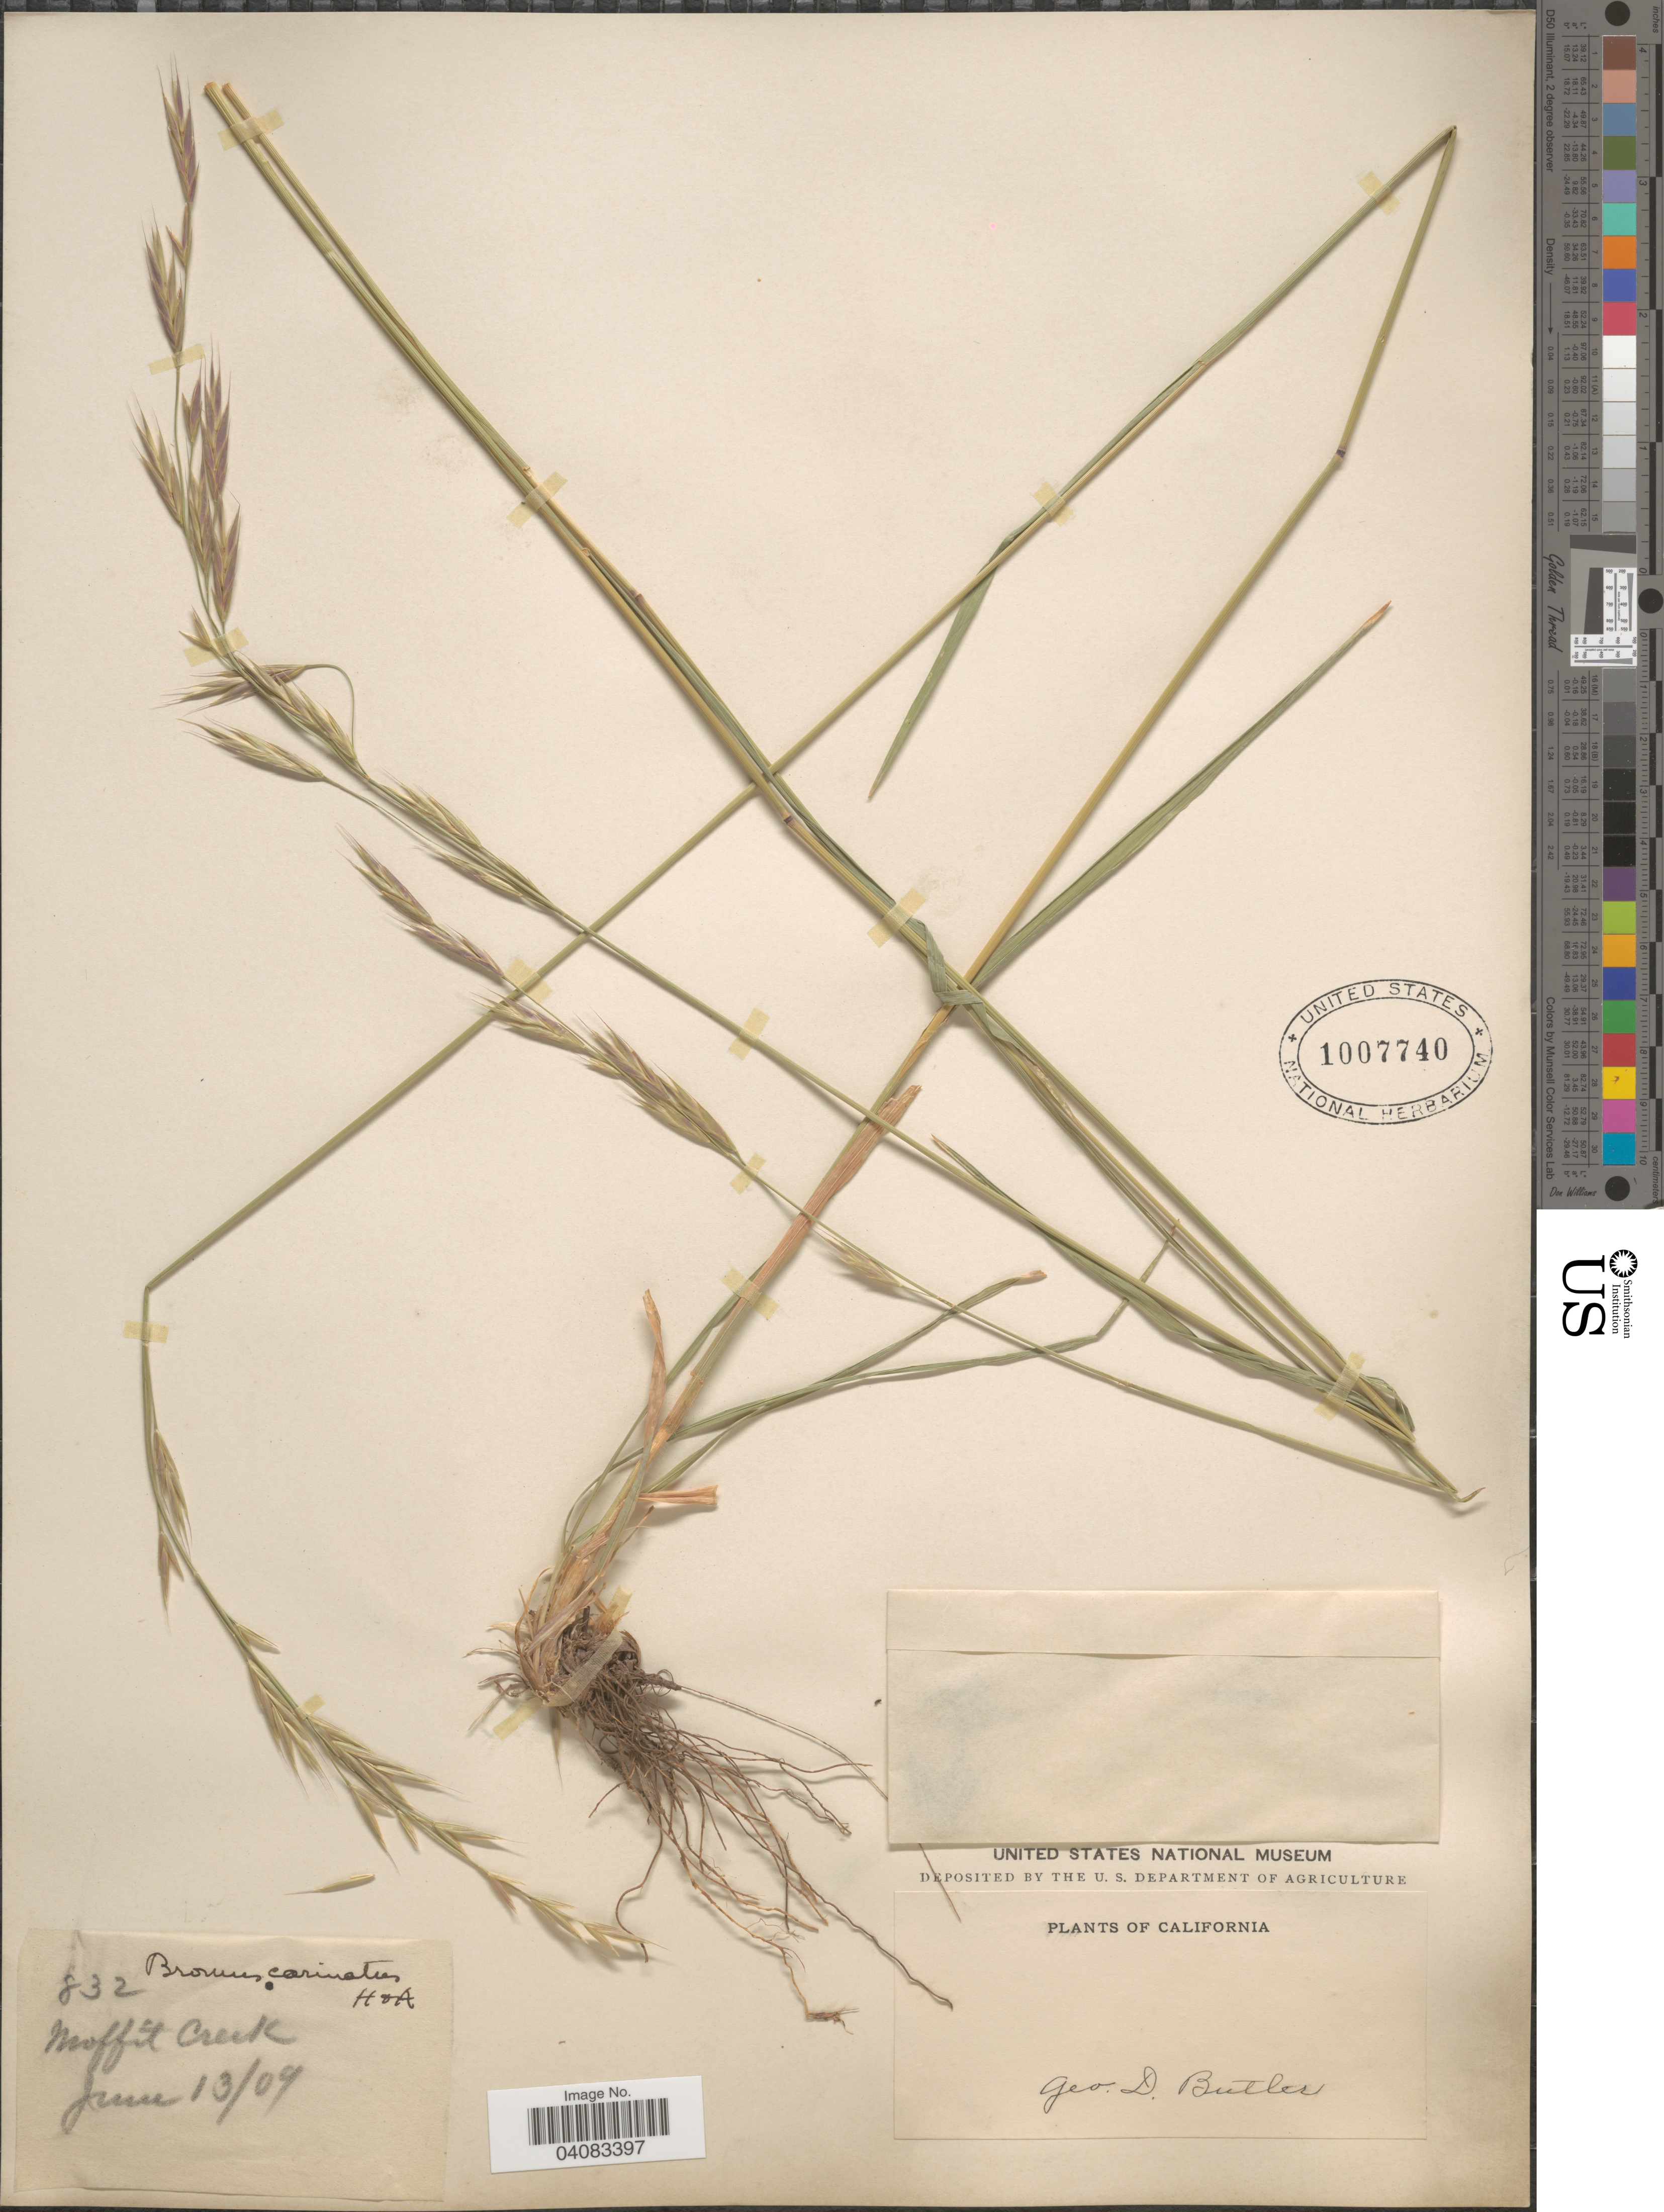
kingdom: Plantae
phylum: Tracheophyta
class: Liliopsida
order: Poales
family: Poaceae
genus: Bromus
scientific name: Bromus marginatus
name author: Nees ex Steud.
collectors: G. D. Butler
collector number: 832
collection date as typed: Transcribed d/m/y: 13/6/9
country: United States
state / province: California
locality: Moffit Creek.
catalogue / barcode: US 1007740